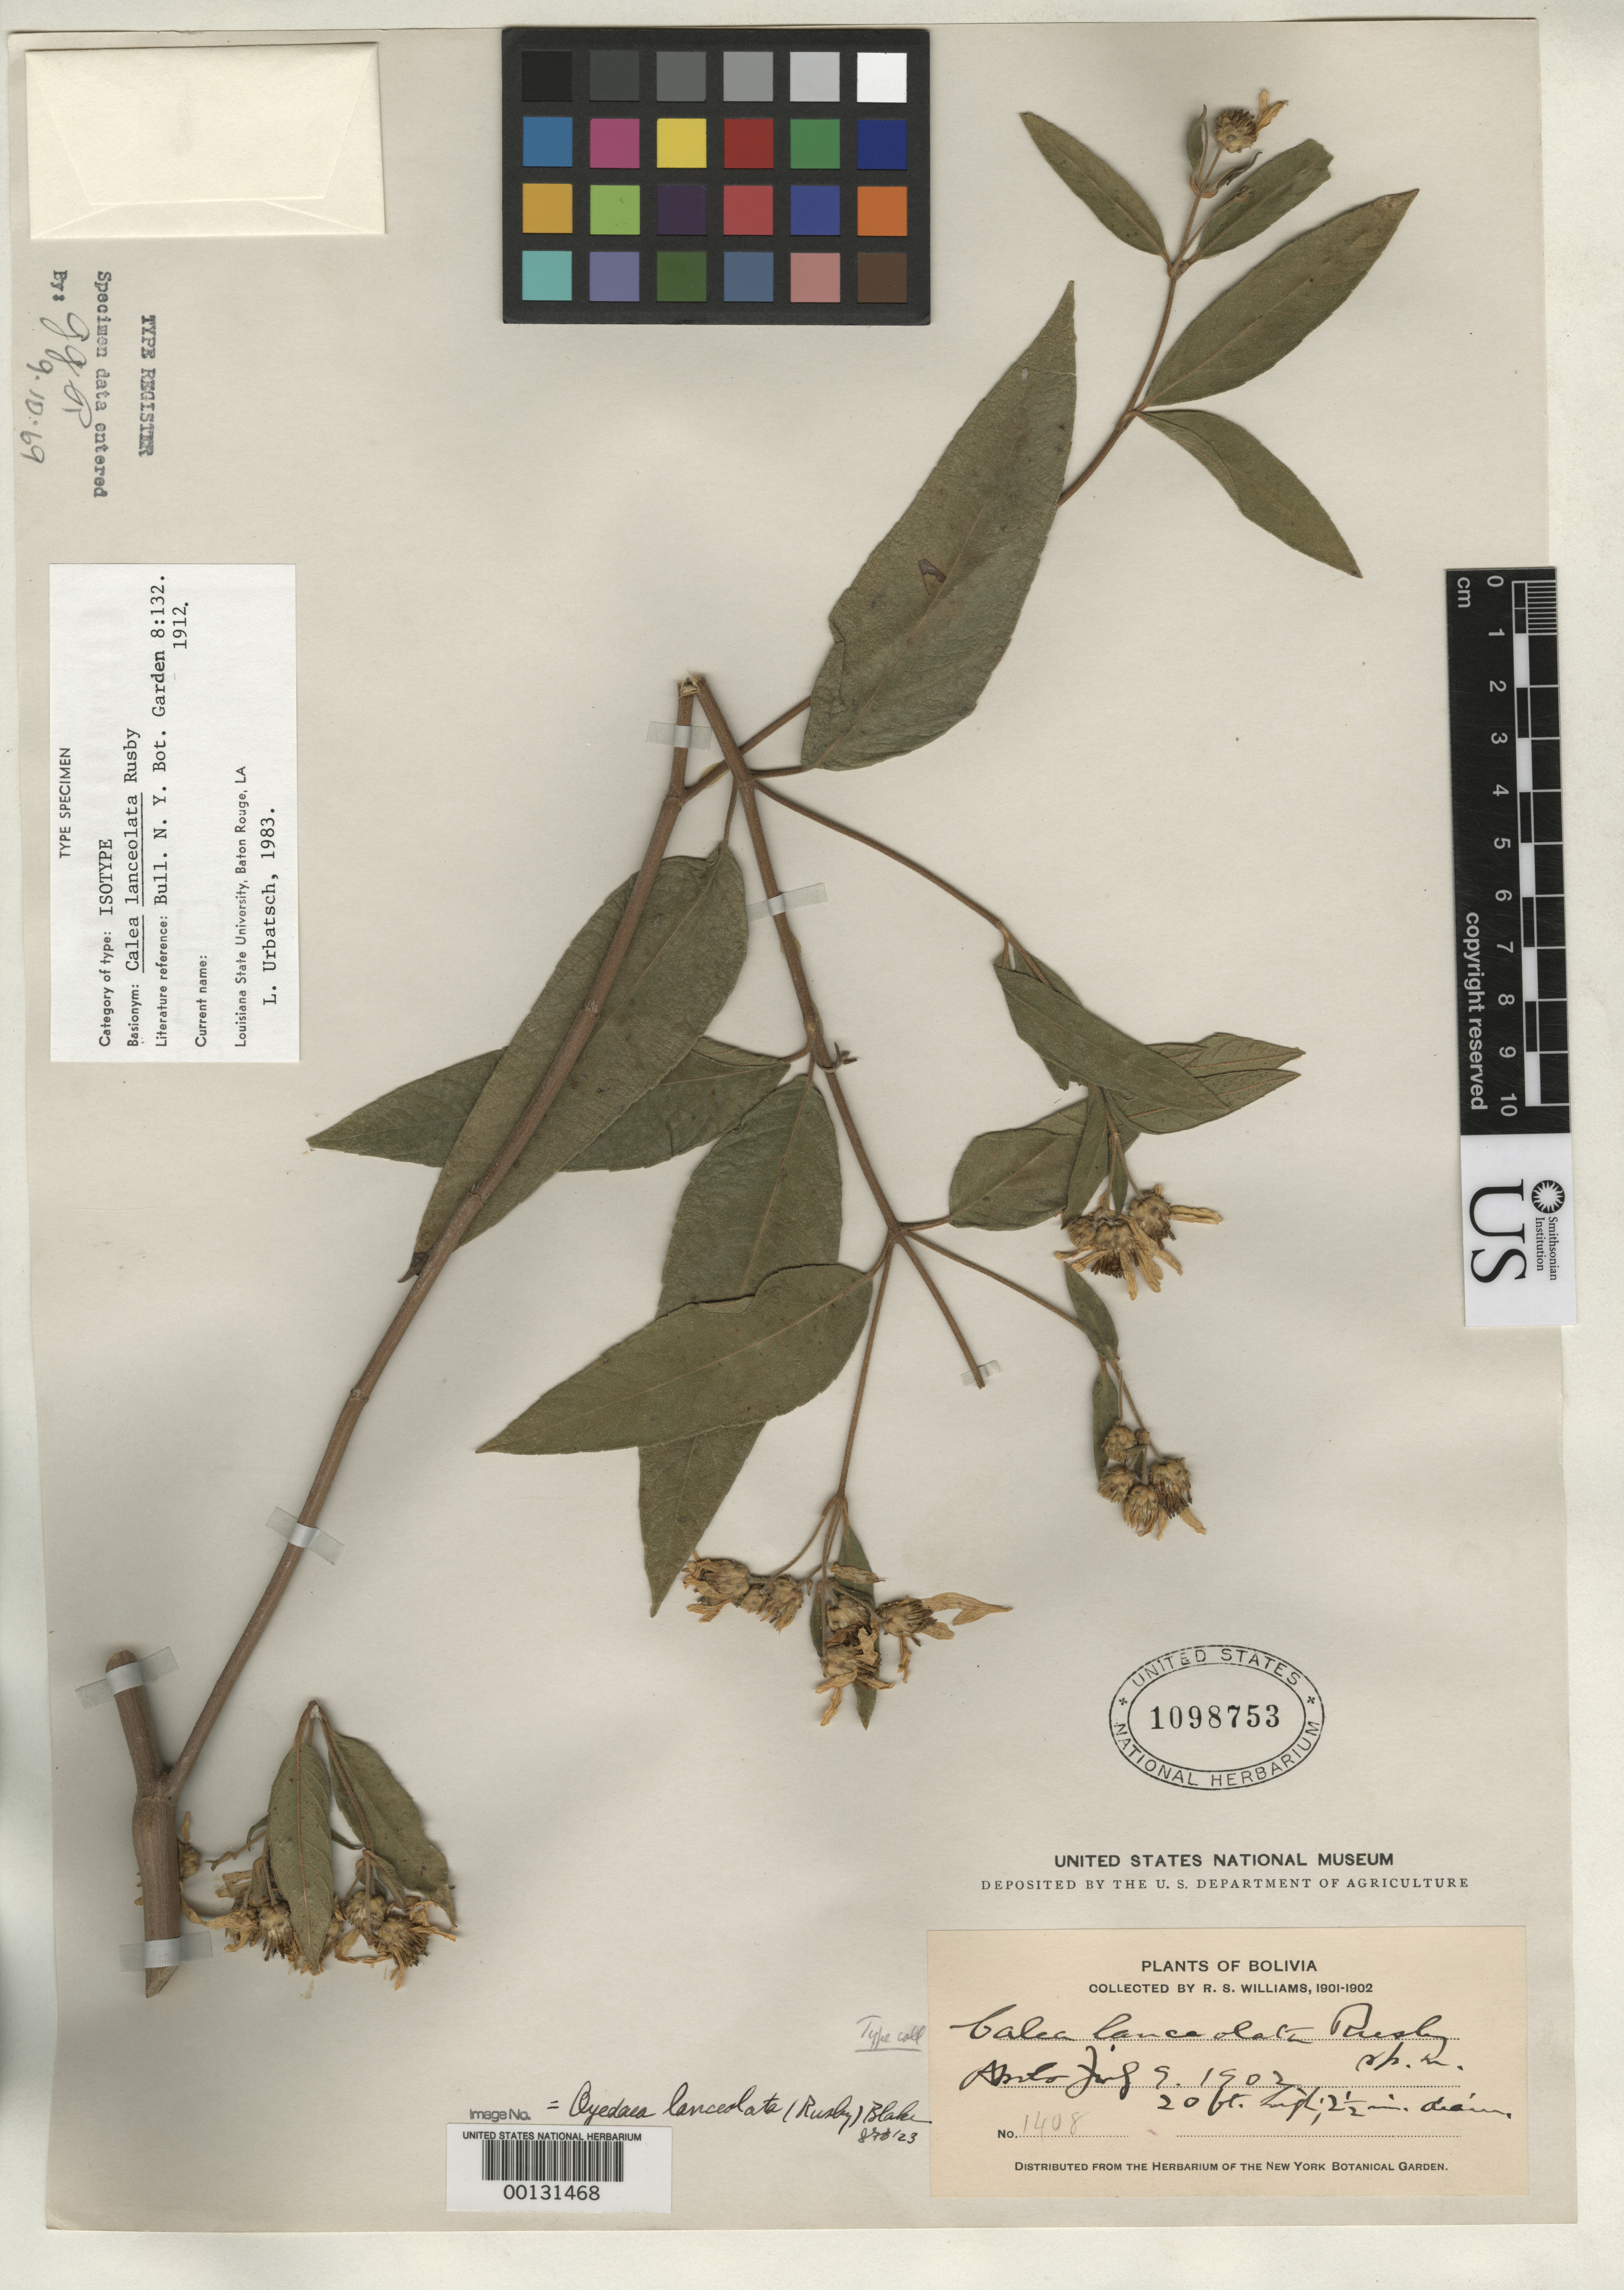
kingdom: Plantae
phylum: Tracheophyta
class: Magnoliopsida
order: Asterales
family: Asteraceae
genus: Calea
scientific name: Calea lanceolata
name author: Rusby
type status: Isotype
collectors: R. S. Williams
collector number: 1408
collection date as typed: Jul. 9, 1902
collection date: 1902-07-09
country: Bolivia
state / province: La Paz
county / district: Franz Tamayo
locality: Apolo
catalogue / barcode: US 1098753